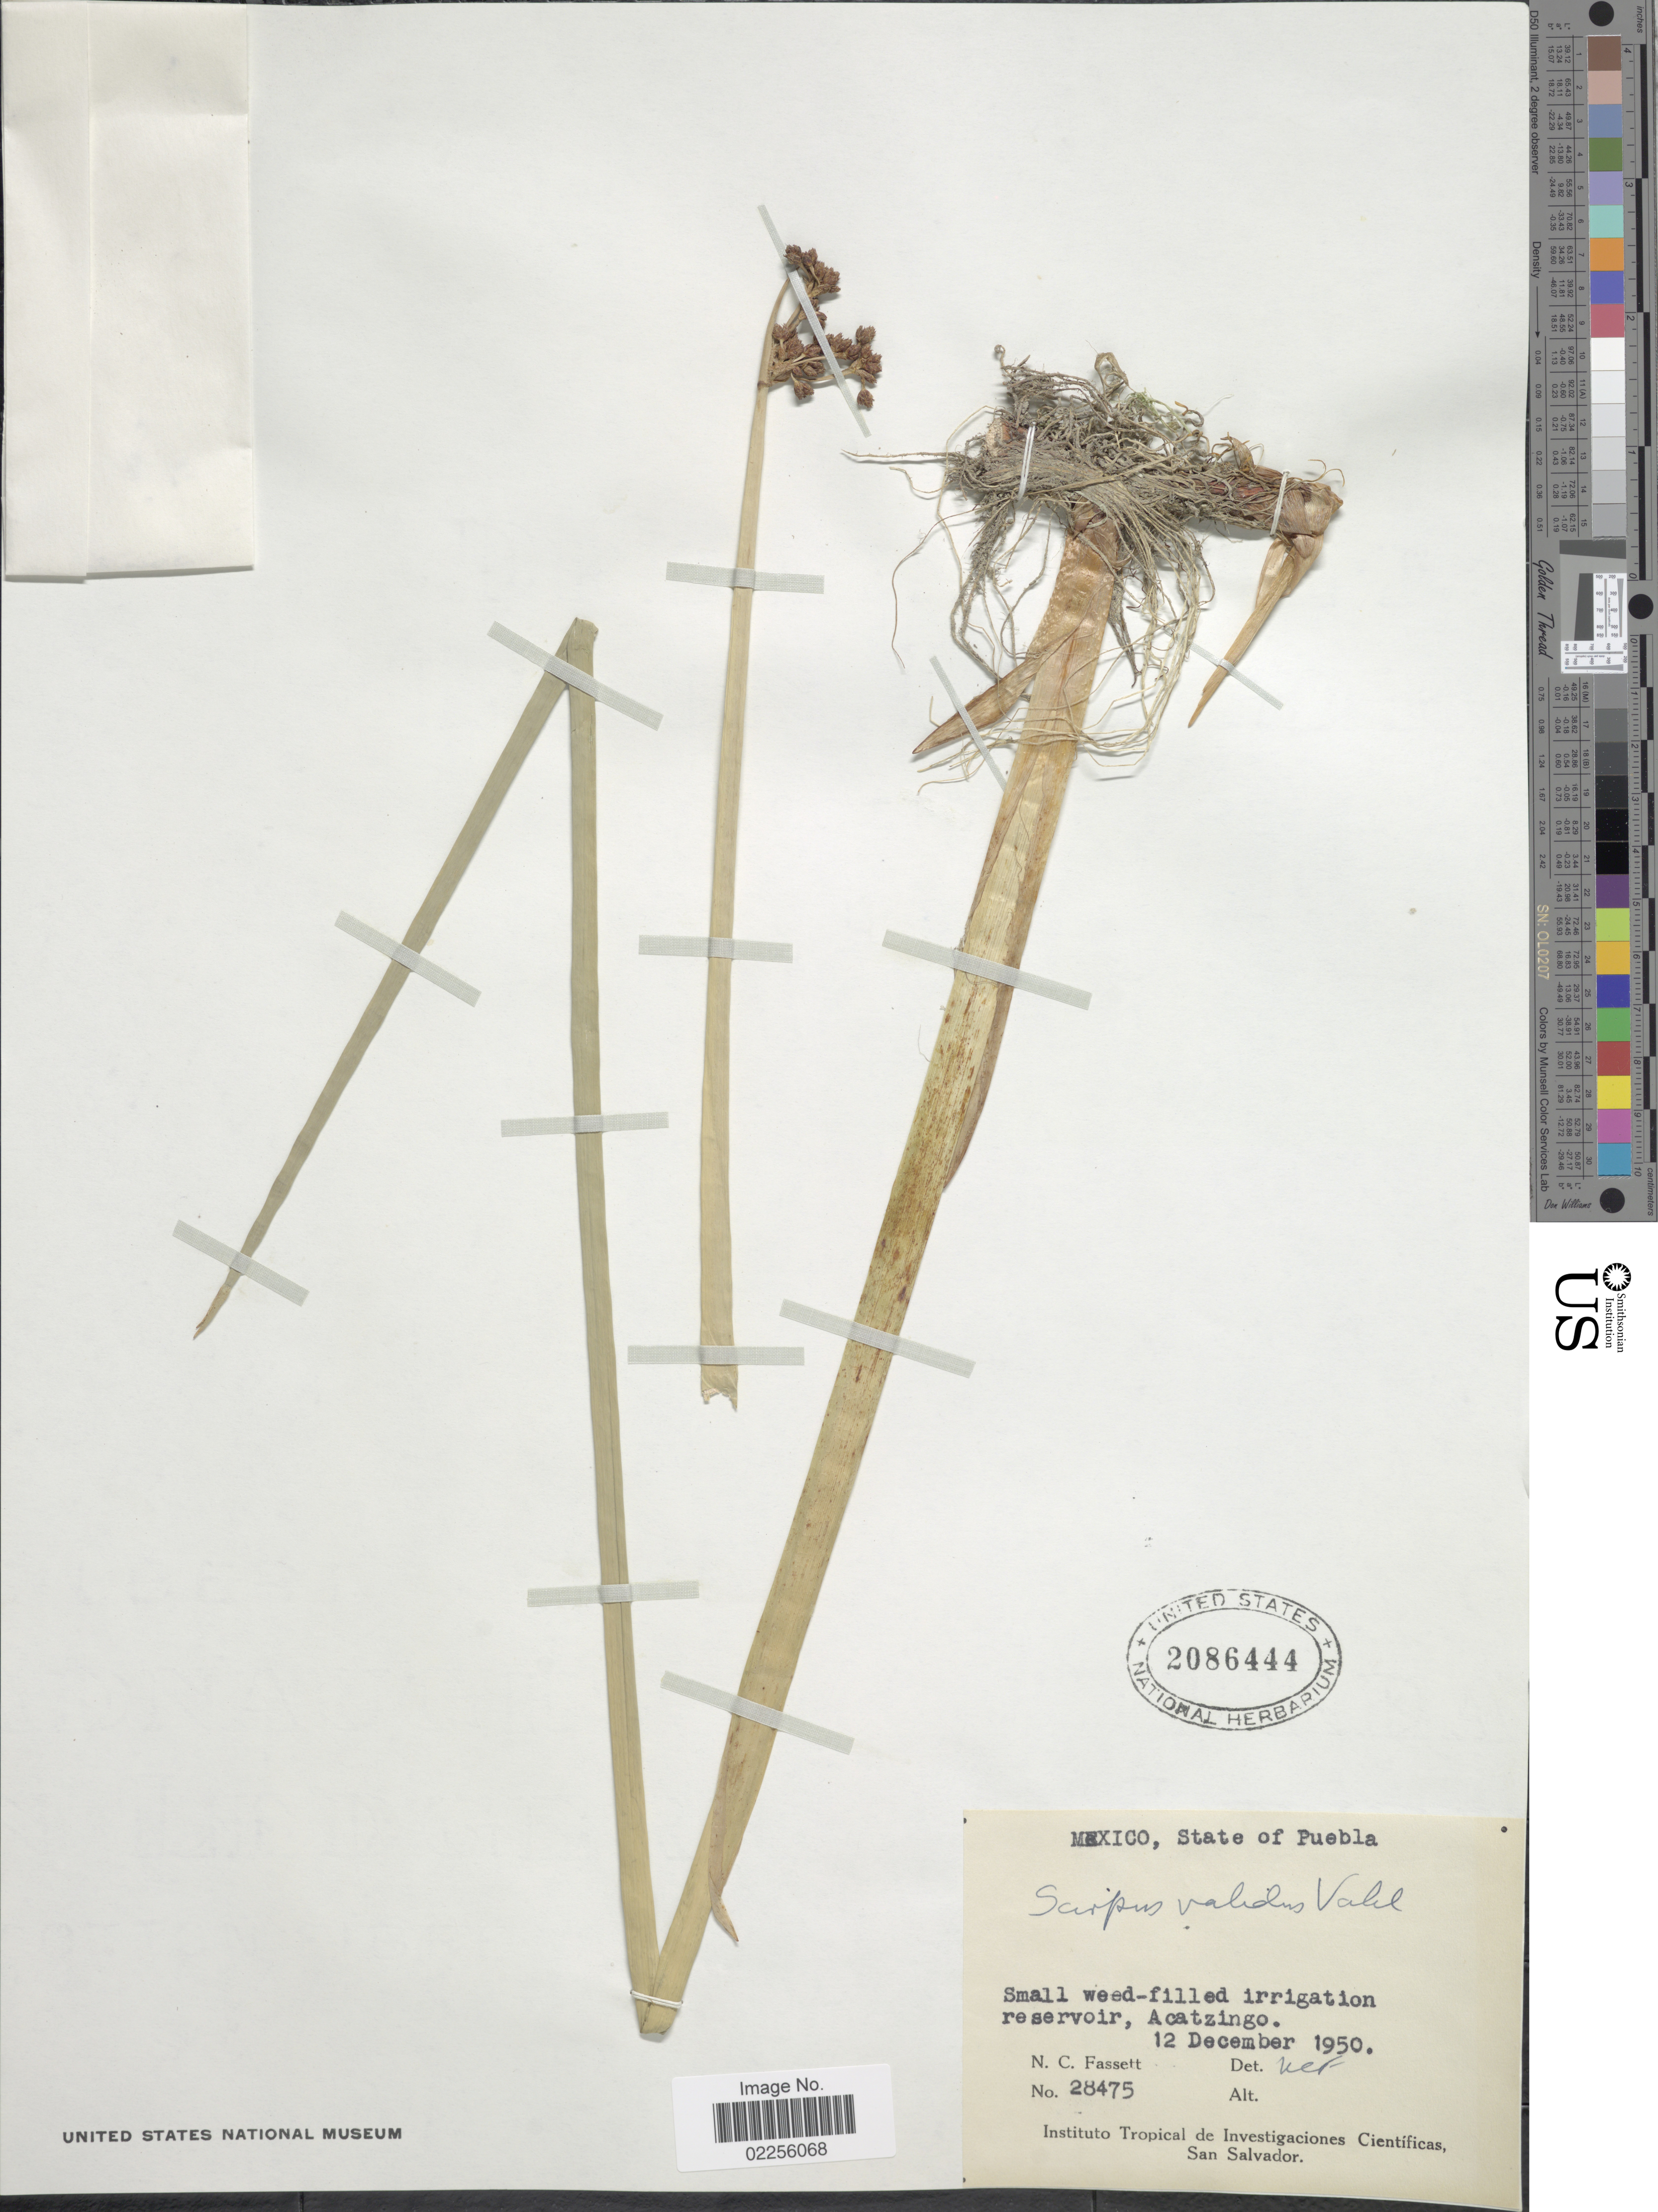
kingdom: Plantae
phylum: Tracheophyta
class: Liliopsida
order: Poales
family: Cyperaceae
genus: Schoenoplectus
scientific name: Schoenoplectus tabernaemontani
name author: (C.C. Gmel.) Palla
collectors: N. C. Fassett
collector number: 28475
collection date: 1950-12-12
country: Mexico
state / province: Puebla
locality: Small weed-filled irrigation reservoir, Acatzingo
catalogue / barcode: US 2086444